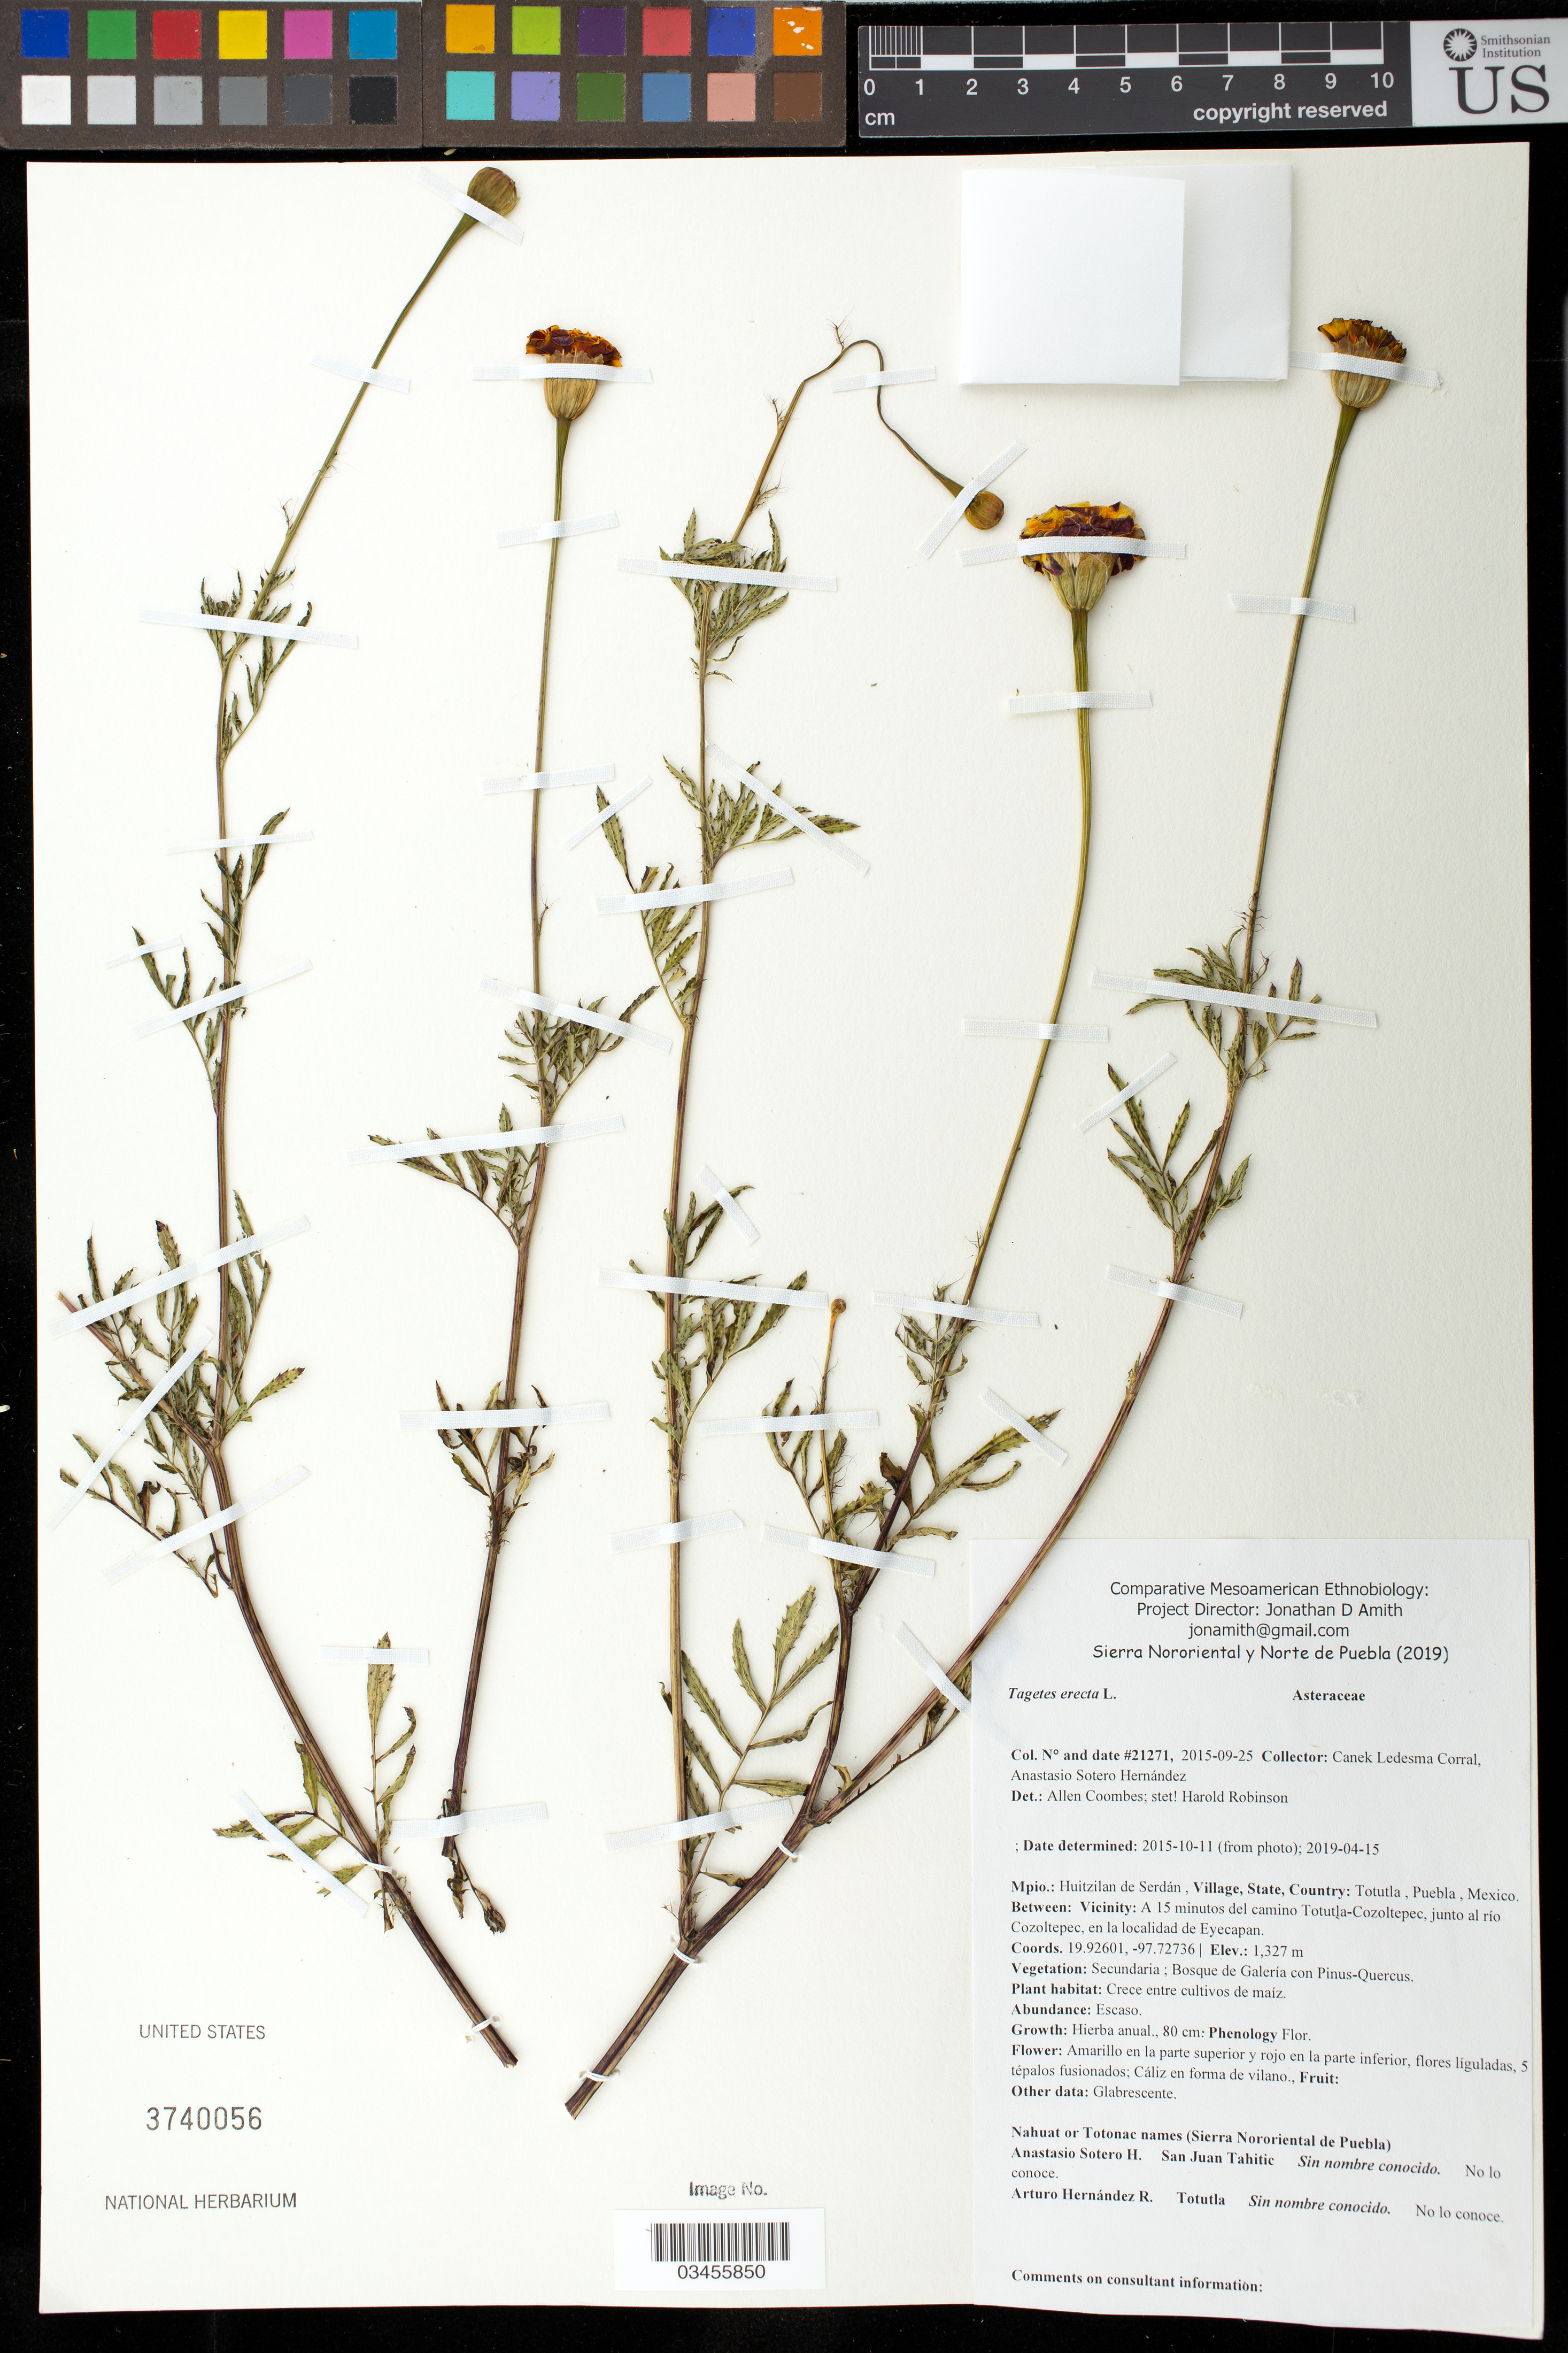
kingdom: Plantae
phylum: Tracheophyta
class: Magnoliopsida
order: Asterales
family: Asteraceae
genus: Tagetes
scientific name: Tagetes erecta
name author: L.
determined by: Robinson, Harold E., (US)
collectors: Canek Ledesma C. & A. Sotero H.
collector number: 21271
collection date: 2015-09-25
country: México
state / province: Puebla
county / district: Huitzilan de Serdán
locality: PUEBLO: Totutla; LOCALIDAD EXACTA: A 15 minutos del camino Totutla-Cozoltepec, junto al río Cozoltepec, en la localidad de Eyecapan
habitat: Bosque de galería con Pinus-Quercus | Crece entre cultivos de maíz.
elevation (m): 1327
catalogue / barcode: US 3740056